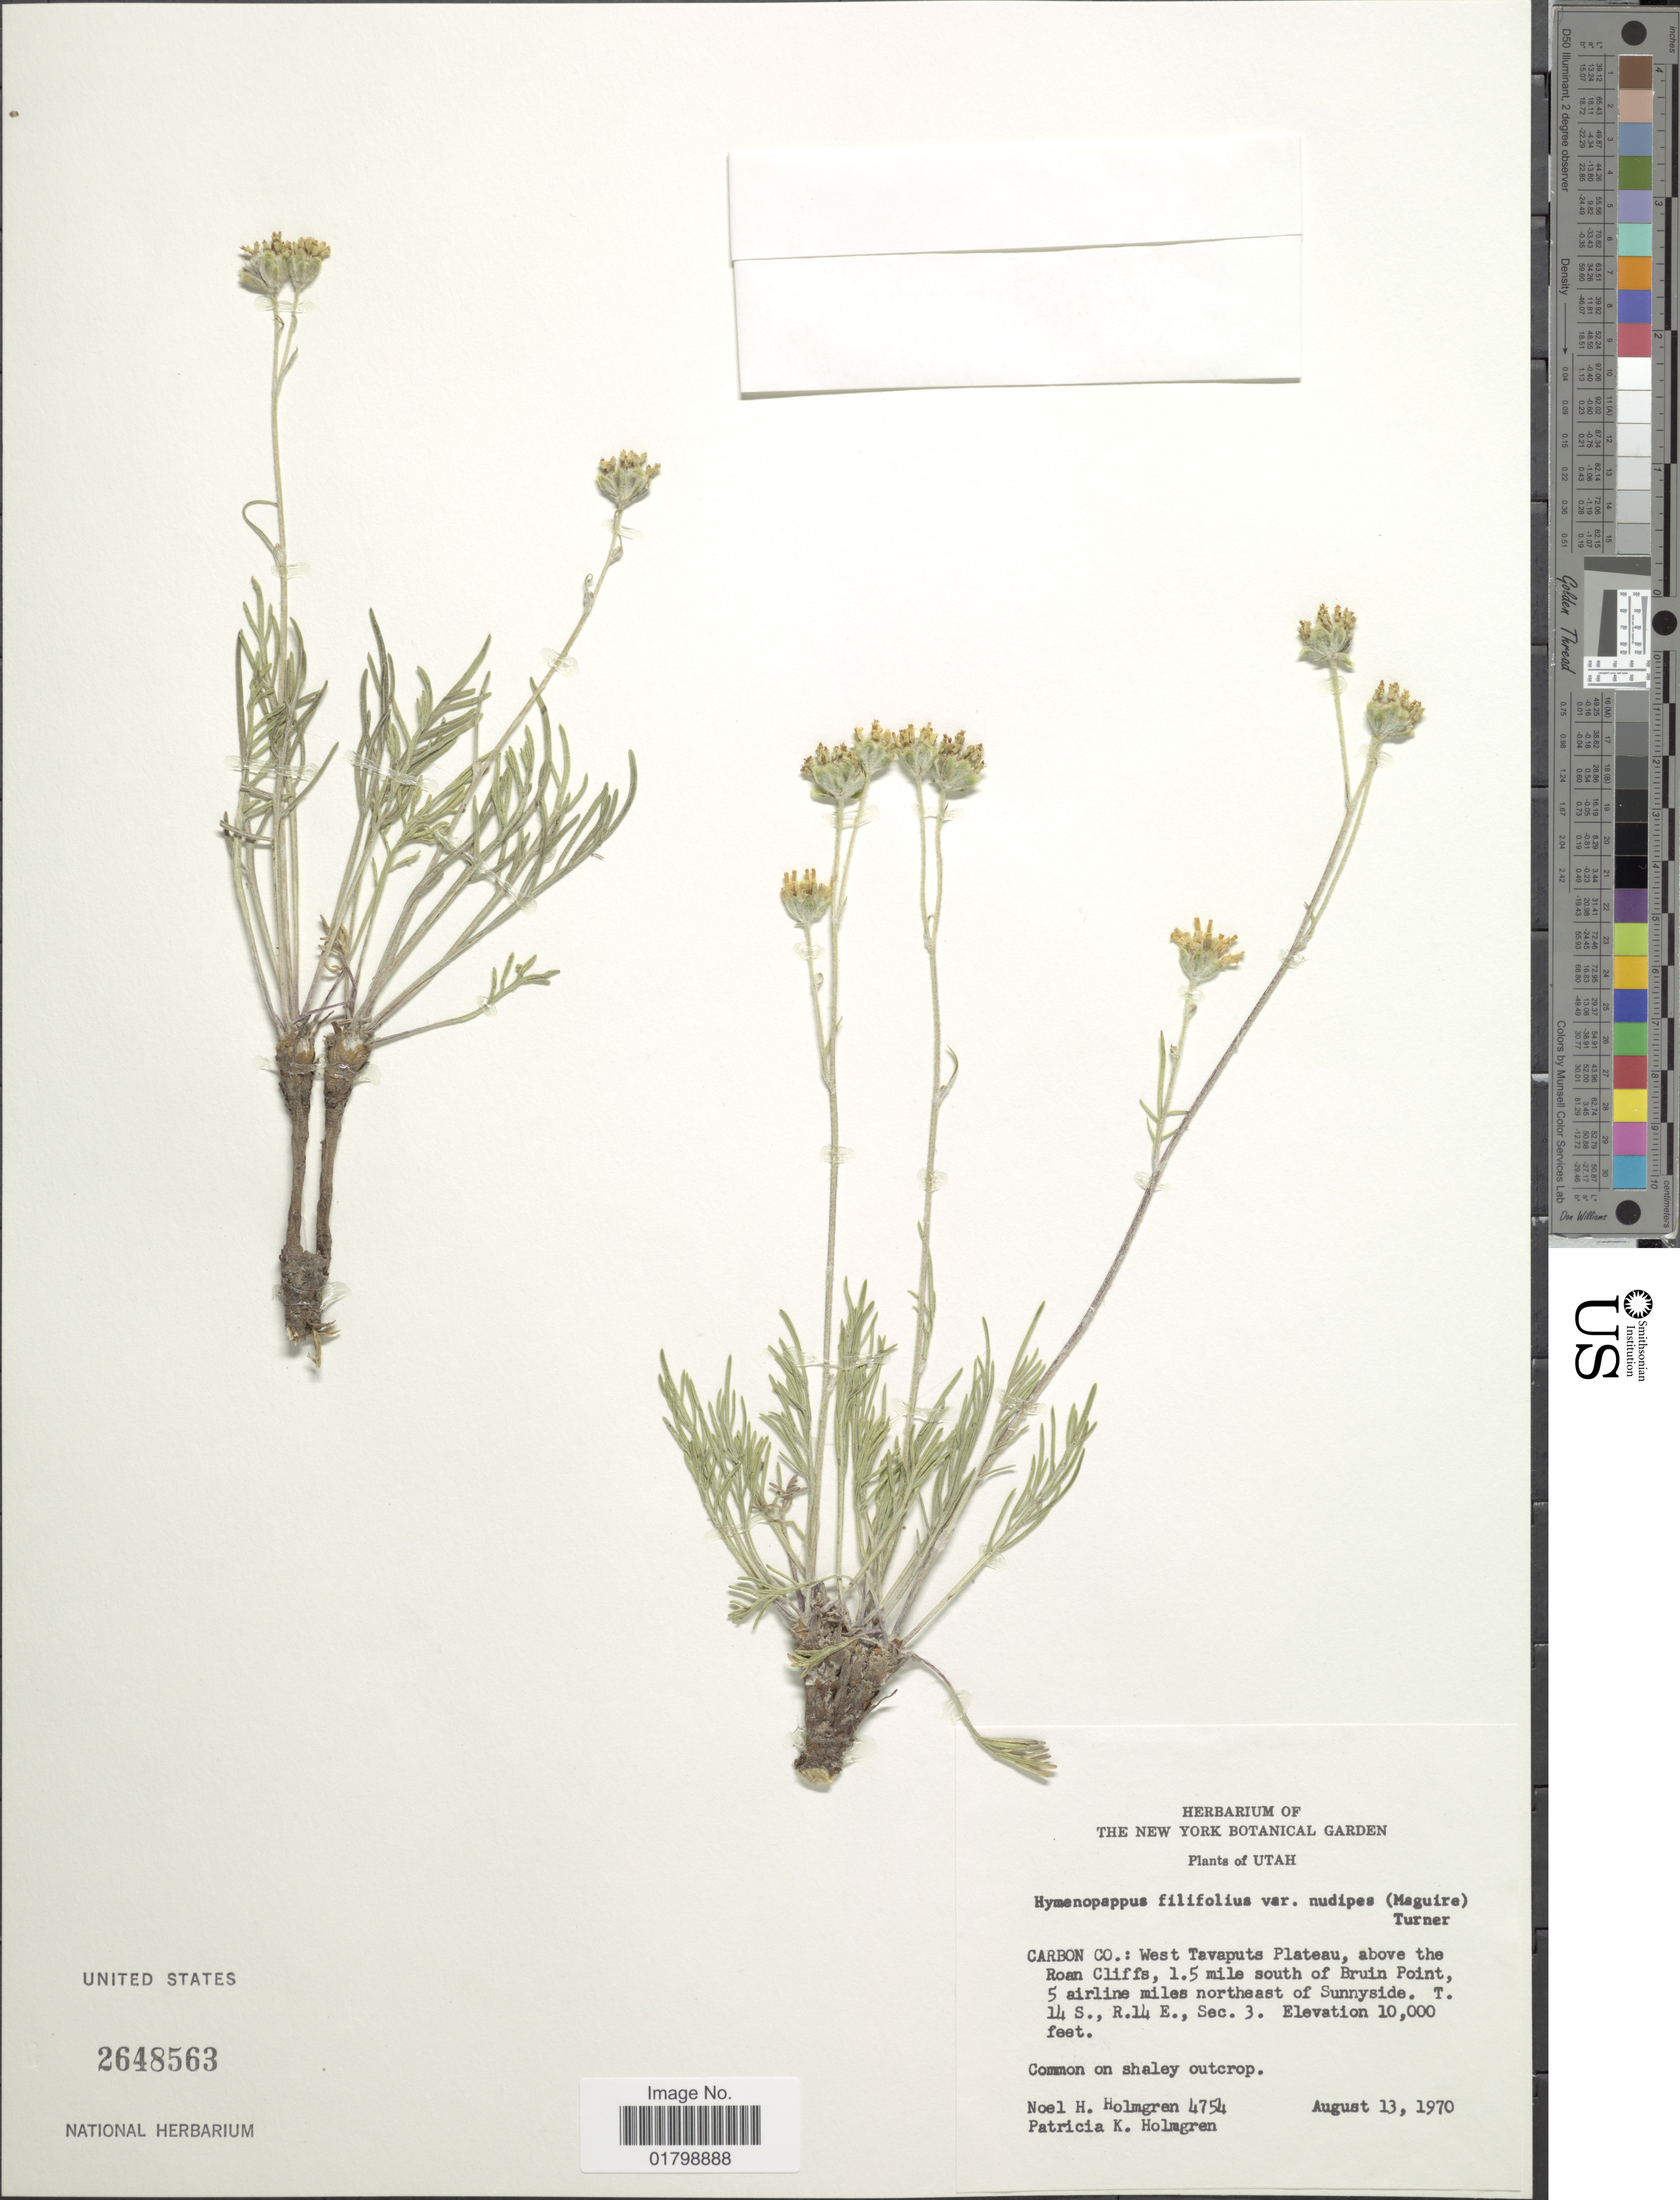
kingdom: Plantae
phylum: Tracheophyta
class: Magnoliopsida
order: Asterales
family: Asteraceae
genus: Hymenopappus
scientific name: Hymenopappus filifolius var. nudipes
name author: (Maguire) B.L. Turner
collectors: N. H. Holmgren & P. K. Holmgren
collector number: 4754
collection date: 1970-08-13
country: United States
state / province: Utah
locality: Carbon Co.: West Tavaputs Plateau, above the Roan Cliffs, 1.5 mile south of Bruin Point, 5 airline miles northeast of Sunnyside, T14S, R14E, Sec.3.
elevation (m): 3048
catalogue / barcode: US 2648563